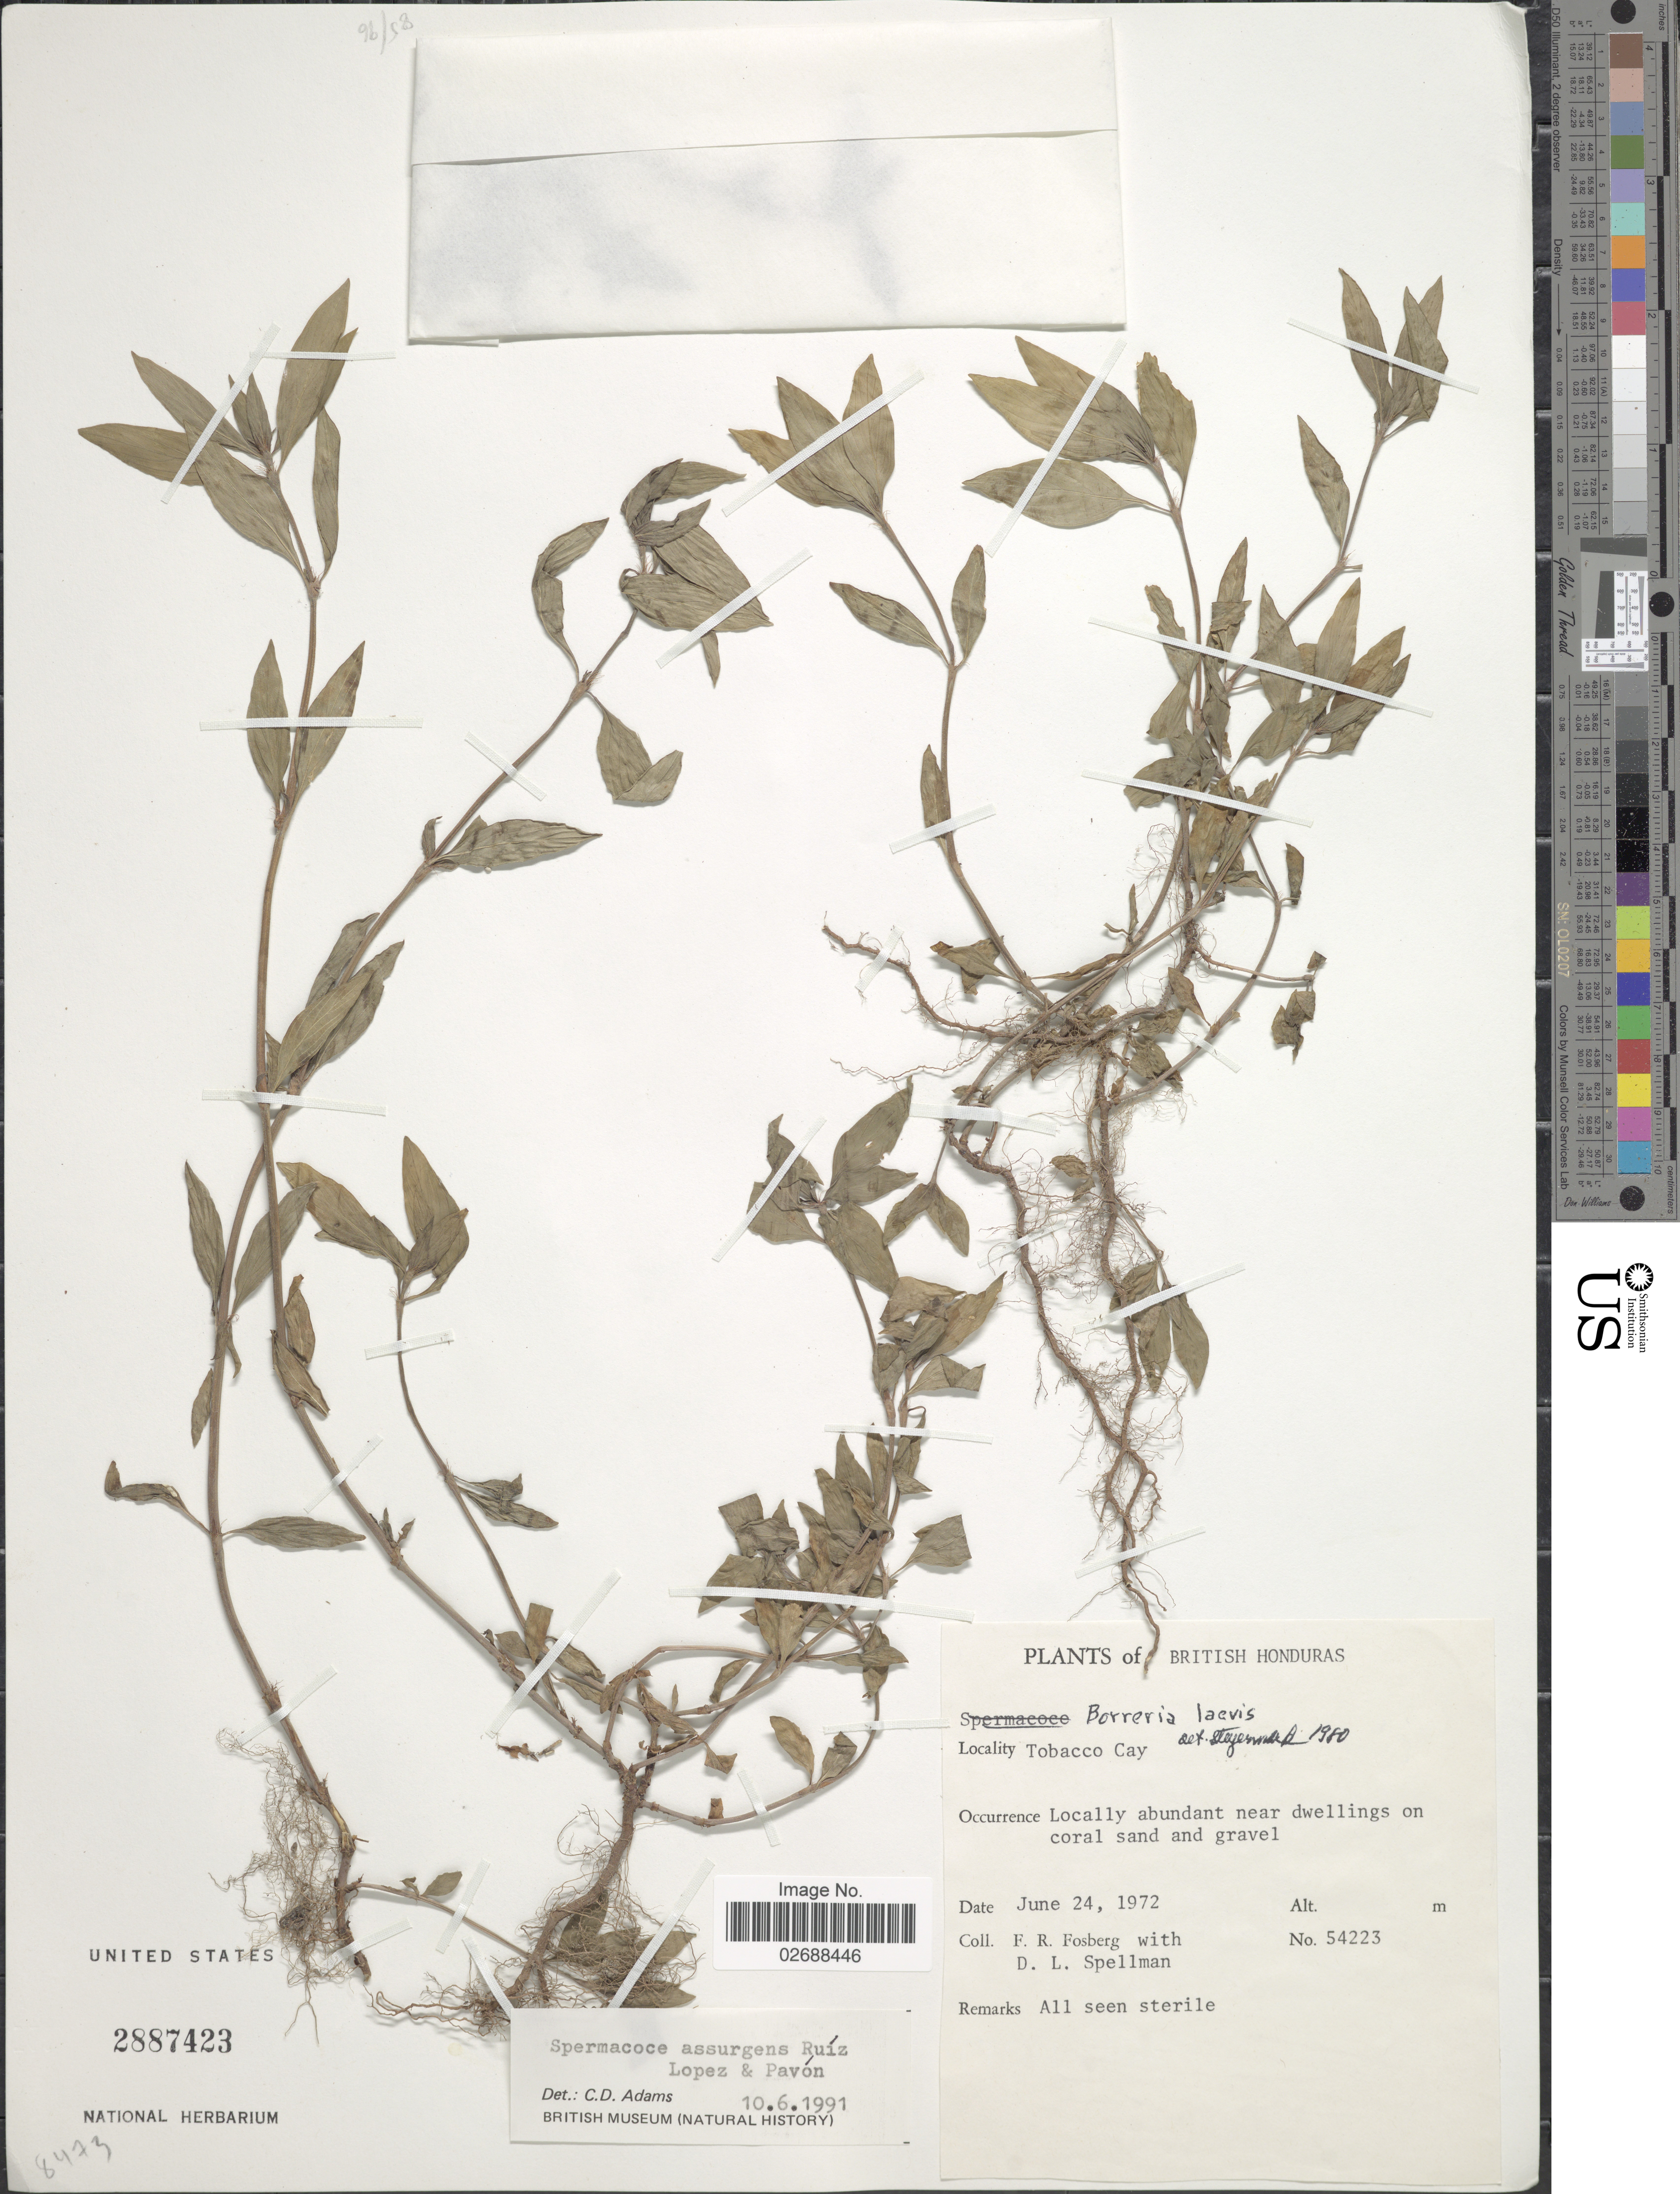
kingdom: Plantae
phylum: Tracheophyta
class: Magnoliopsida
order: Gentianales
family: Rubiaceae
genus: Spermacoce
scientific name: Spermacoce assurgens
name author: Ruiz & Pav.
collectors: F. R. Fosberg & D. L. Spellman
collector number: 54223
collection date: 1972-06-24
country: Belize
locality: British Honduras. Tobacco Cay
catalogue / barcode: US 2887423